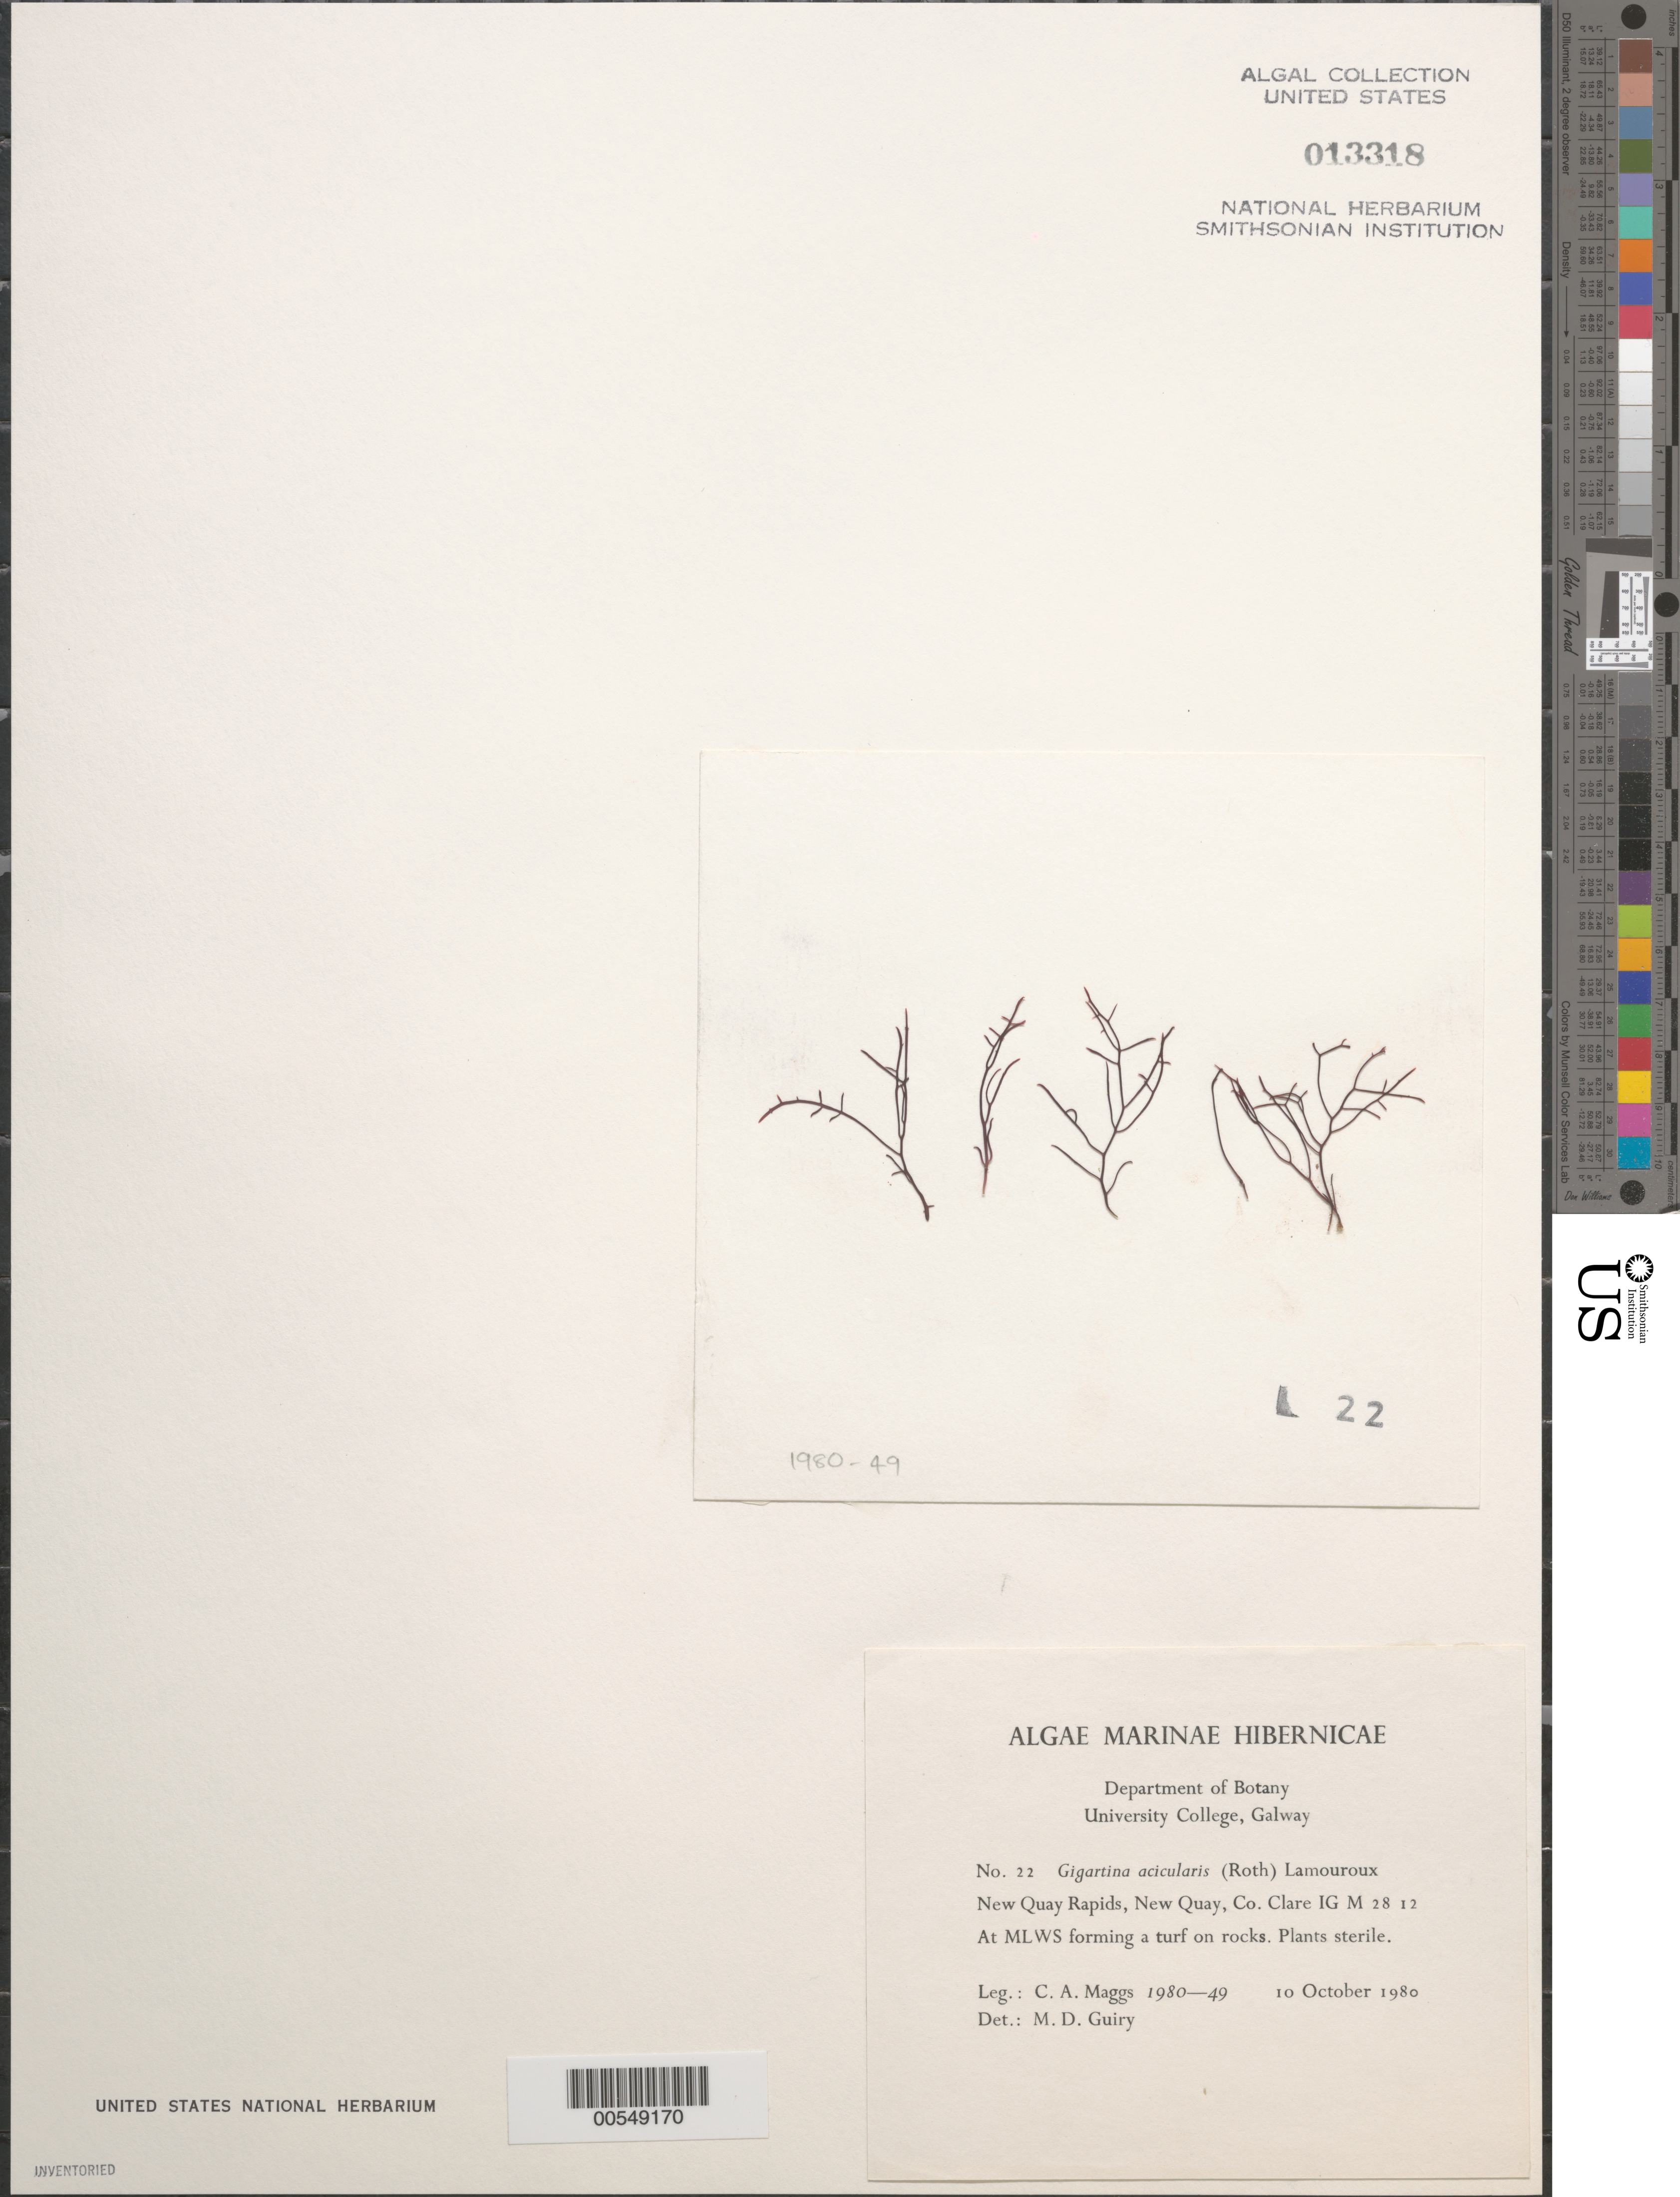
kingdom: Plantae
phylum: Rhodophyta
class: Florideophyceae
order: Gigartinales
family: Gigartinaceae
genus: Chondracanthus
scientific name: Chondracanthus acicularis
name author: (Roth) Fredericq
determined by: Algae name updating Project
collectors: C. Maggs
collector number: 1980-49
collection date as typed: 10 Oct 1980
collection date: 1980-10-10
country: Ireland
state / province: Munster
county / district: Clare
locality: New Quay Rapids, New Quay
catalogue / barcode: US 13318